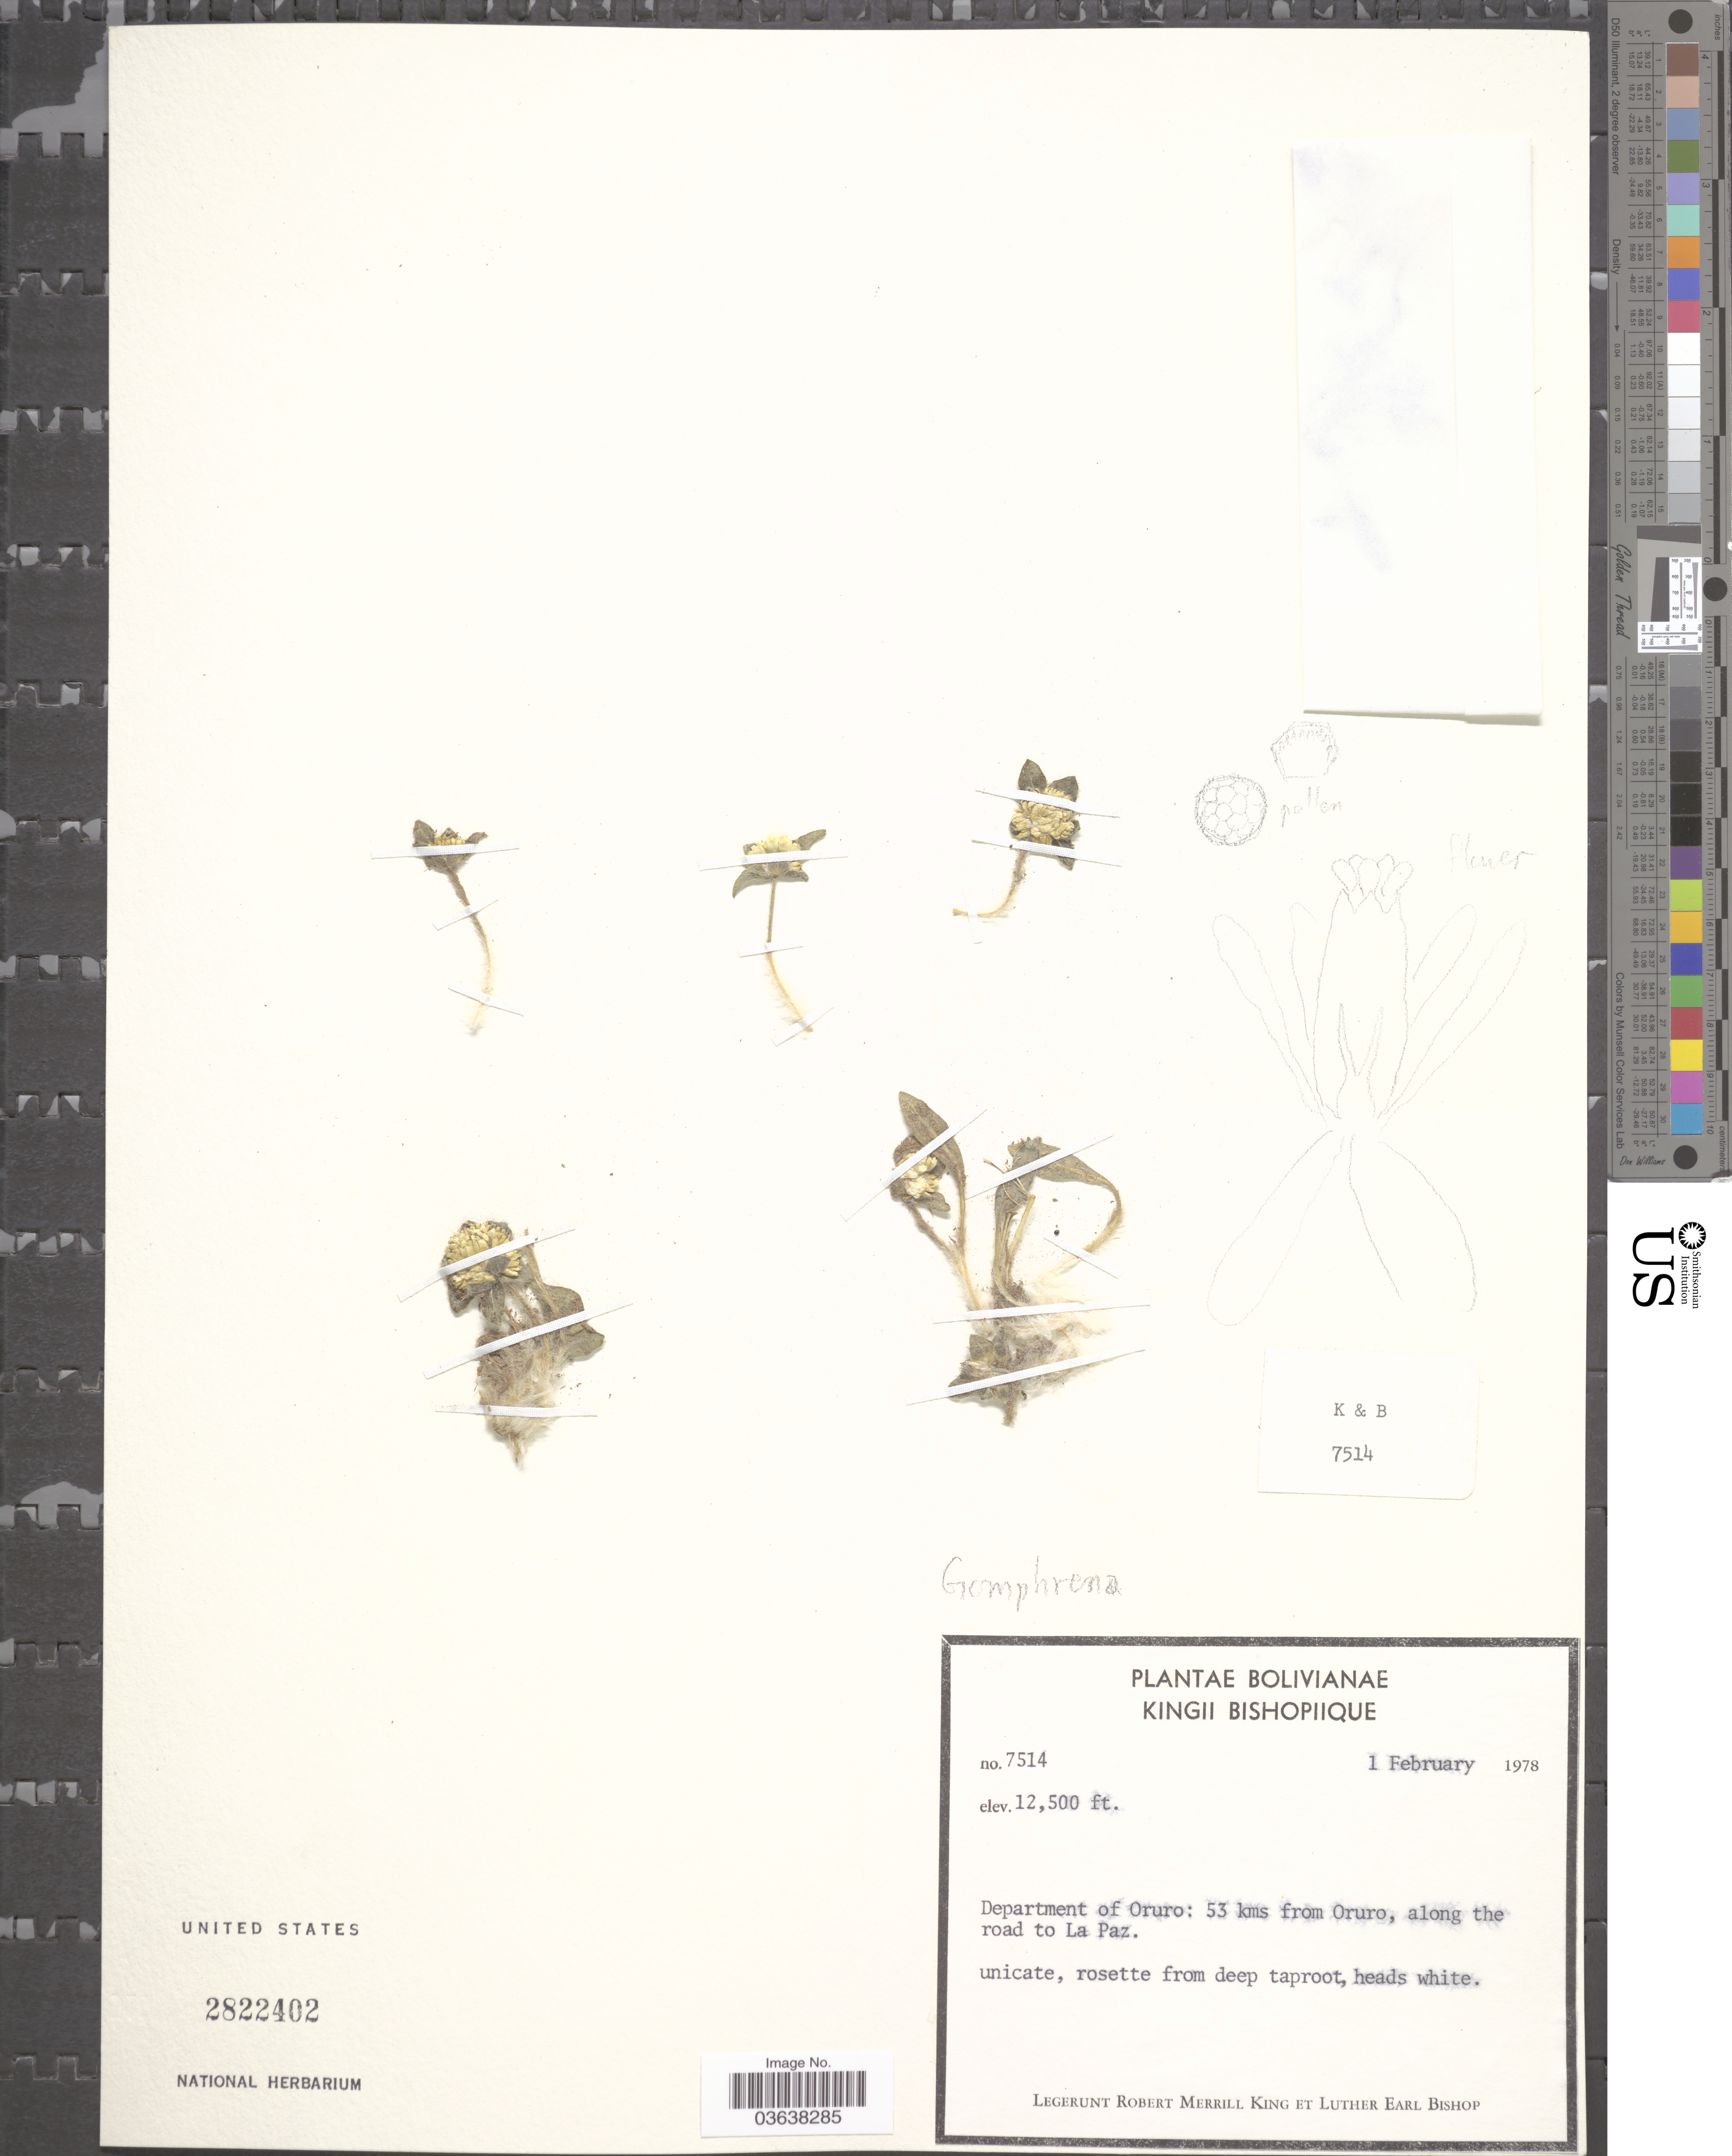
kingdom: Plantae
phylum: Tracheophyta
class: Magnoliopsida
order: Caryophyllales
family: Amaranthaceae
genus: Gomphrena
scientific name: Gomphrena sp.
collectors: R. M. King & L. E. Bishop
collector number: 7514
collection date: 1978-02-01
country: Bolivia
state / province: Oruro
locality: Department of Oruro: 53 kms from Oruro, along the road to La Paz.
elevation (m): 3810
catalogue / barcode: US 2822402